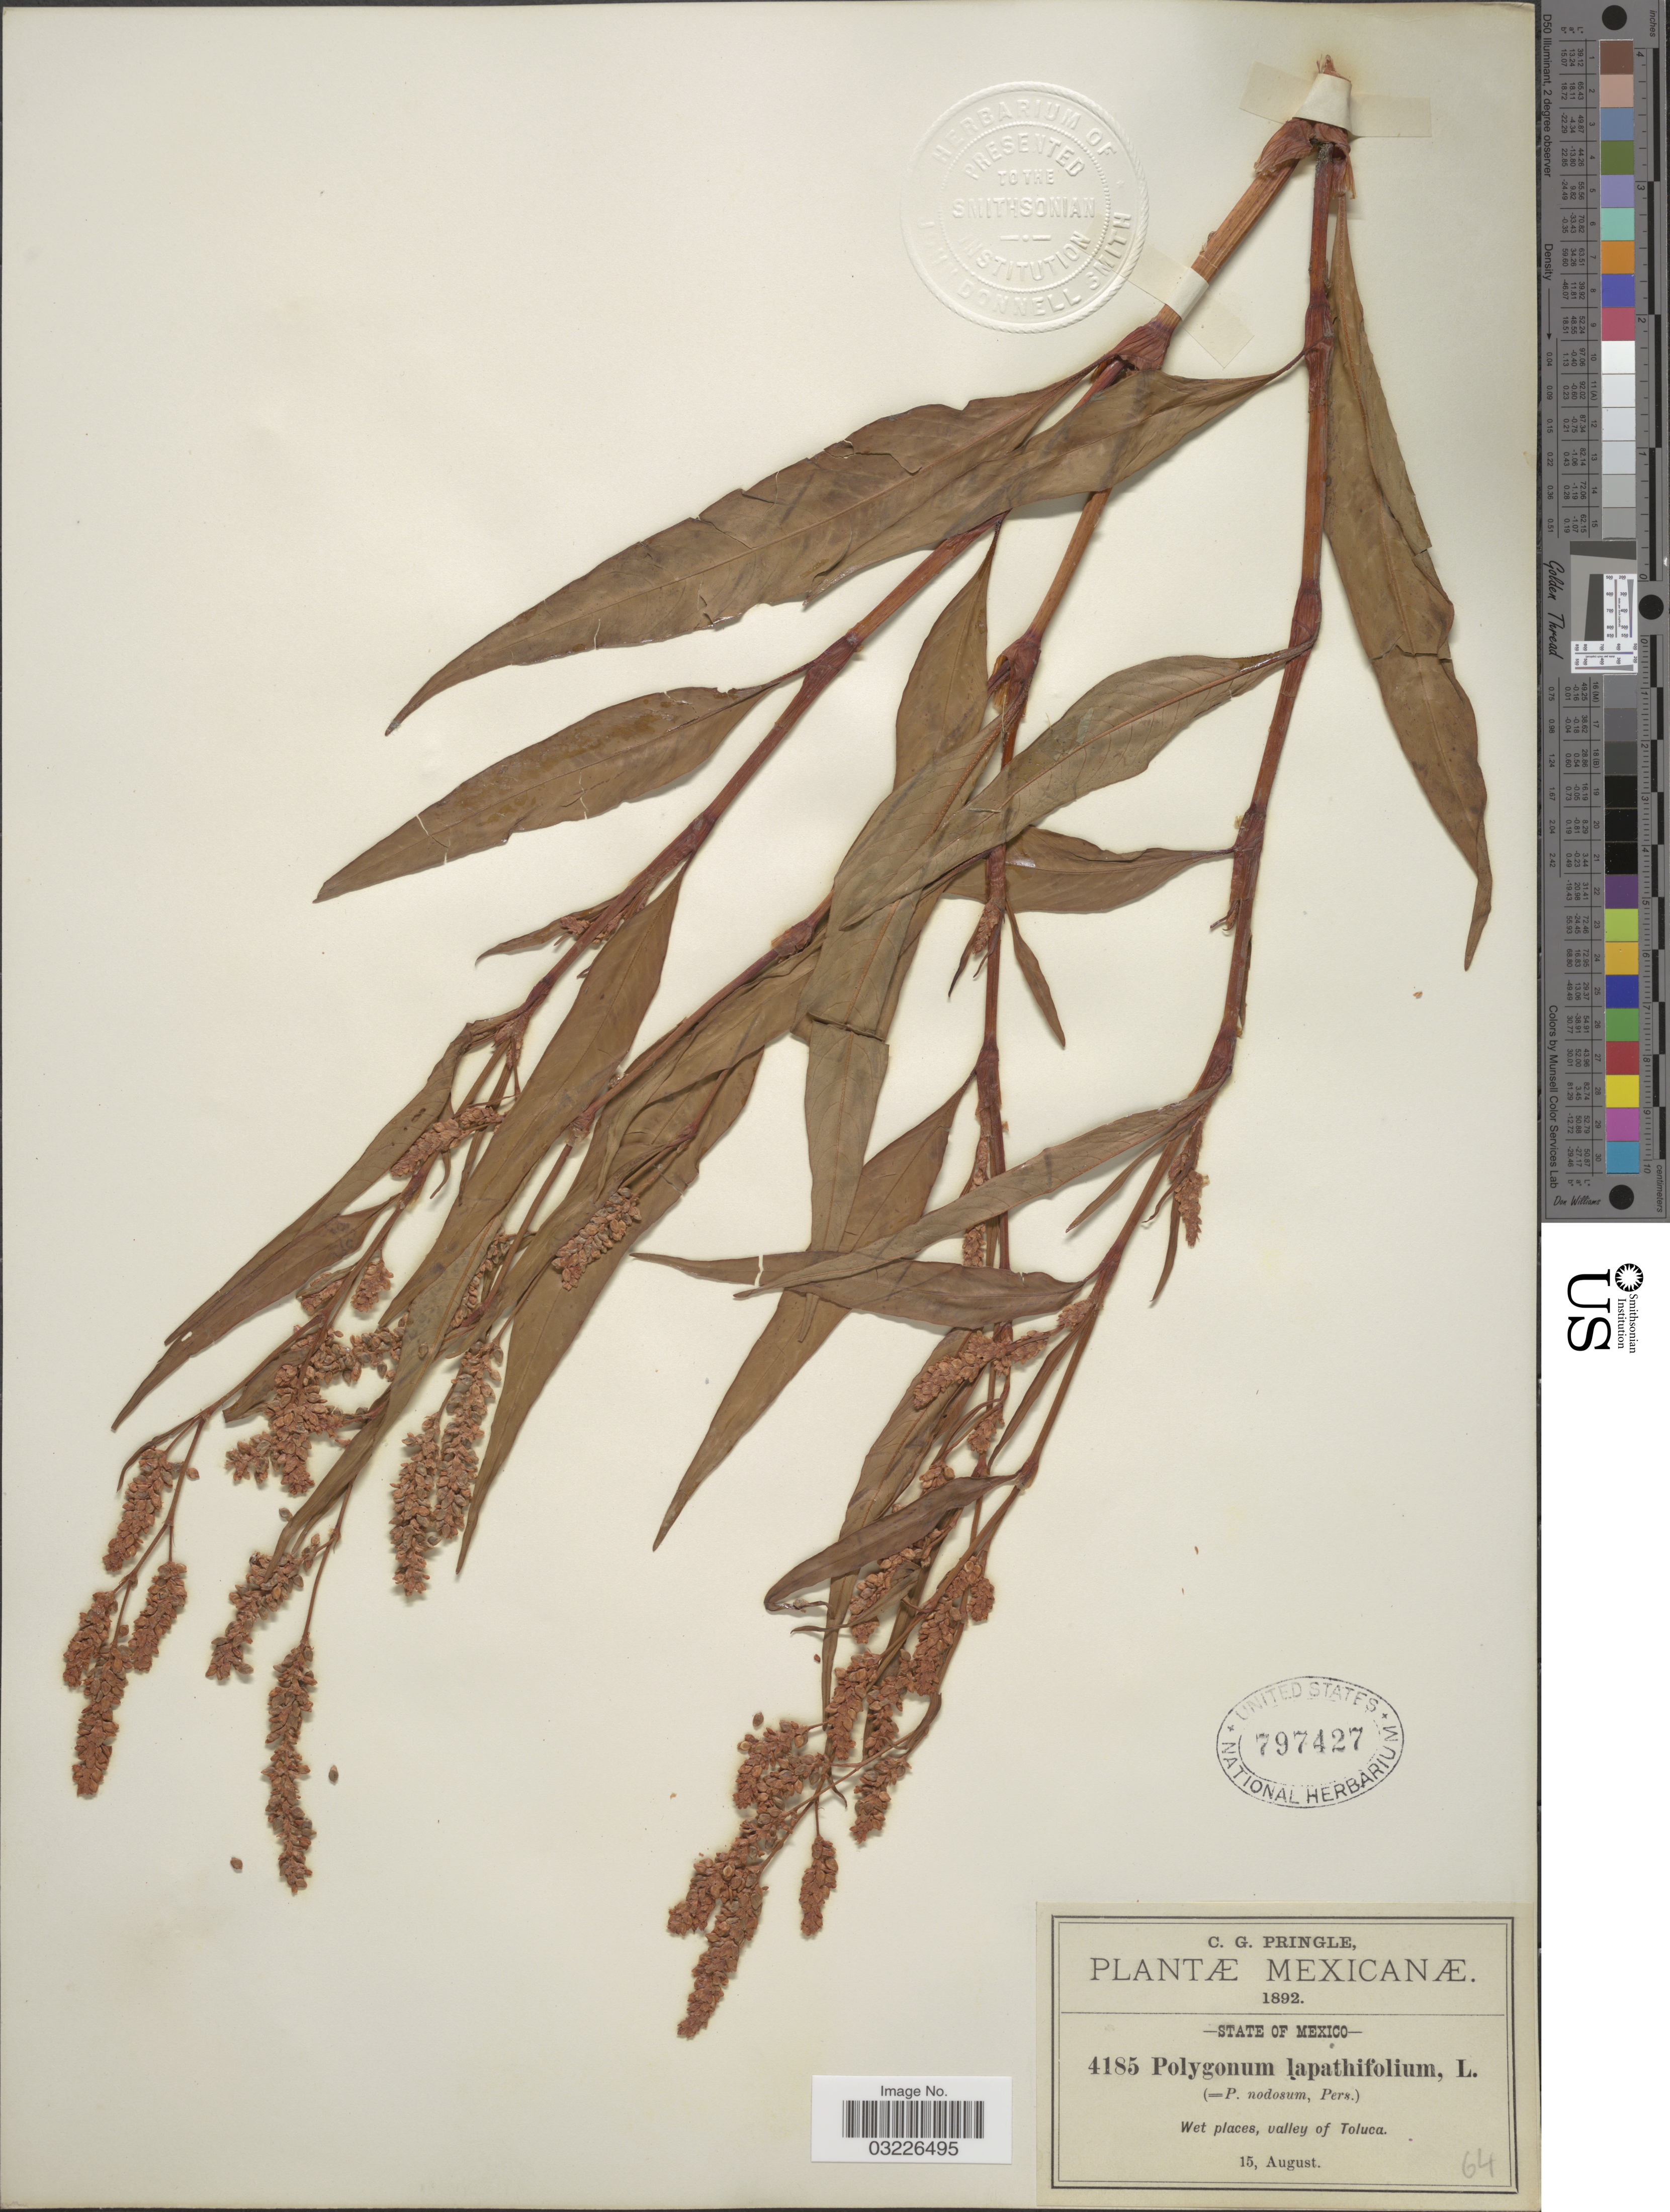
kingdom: Plantae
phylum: Tracheophyta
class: Magnoliopsida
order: Caryophyllales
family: Polygonaceae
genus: Polygonum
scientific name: Polygonum lapathifolium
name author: L.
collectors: C. G. Pringle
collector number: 4185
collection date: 1892-08-15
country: Mexico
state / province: México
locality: Valley of Toluca.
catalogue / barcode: US 797427